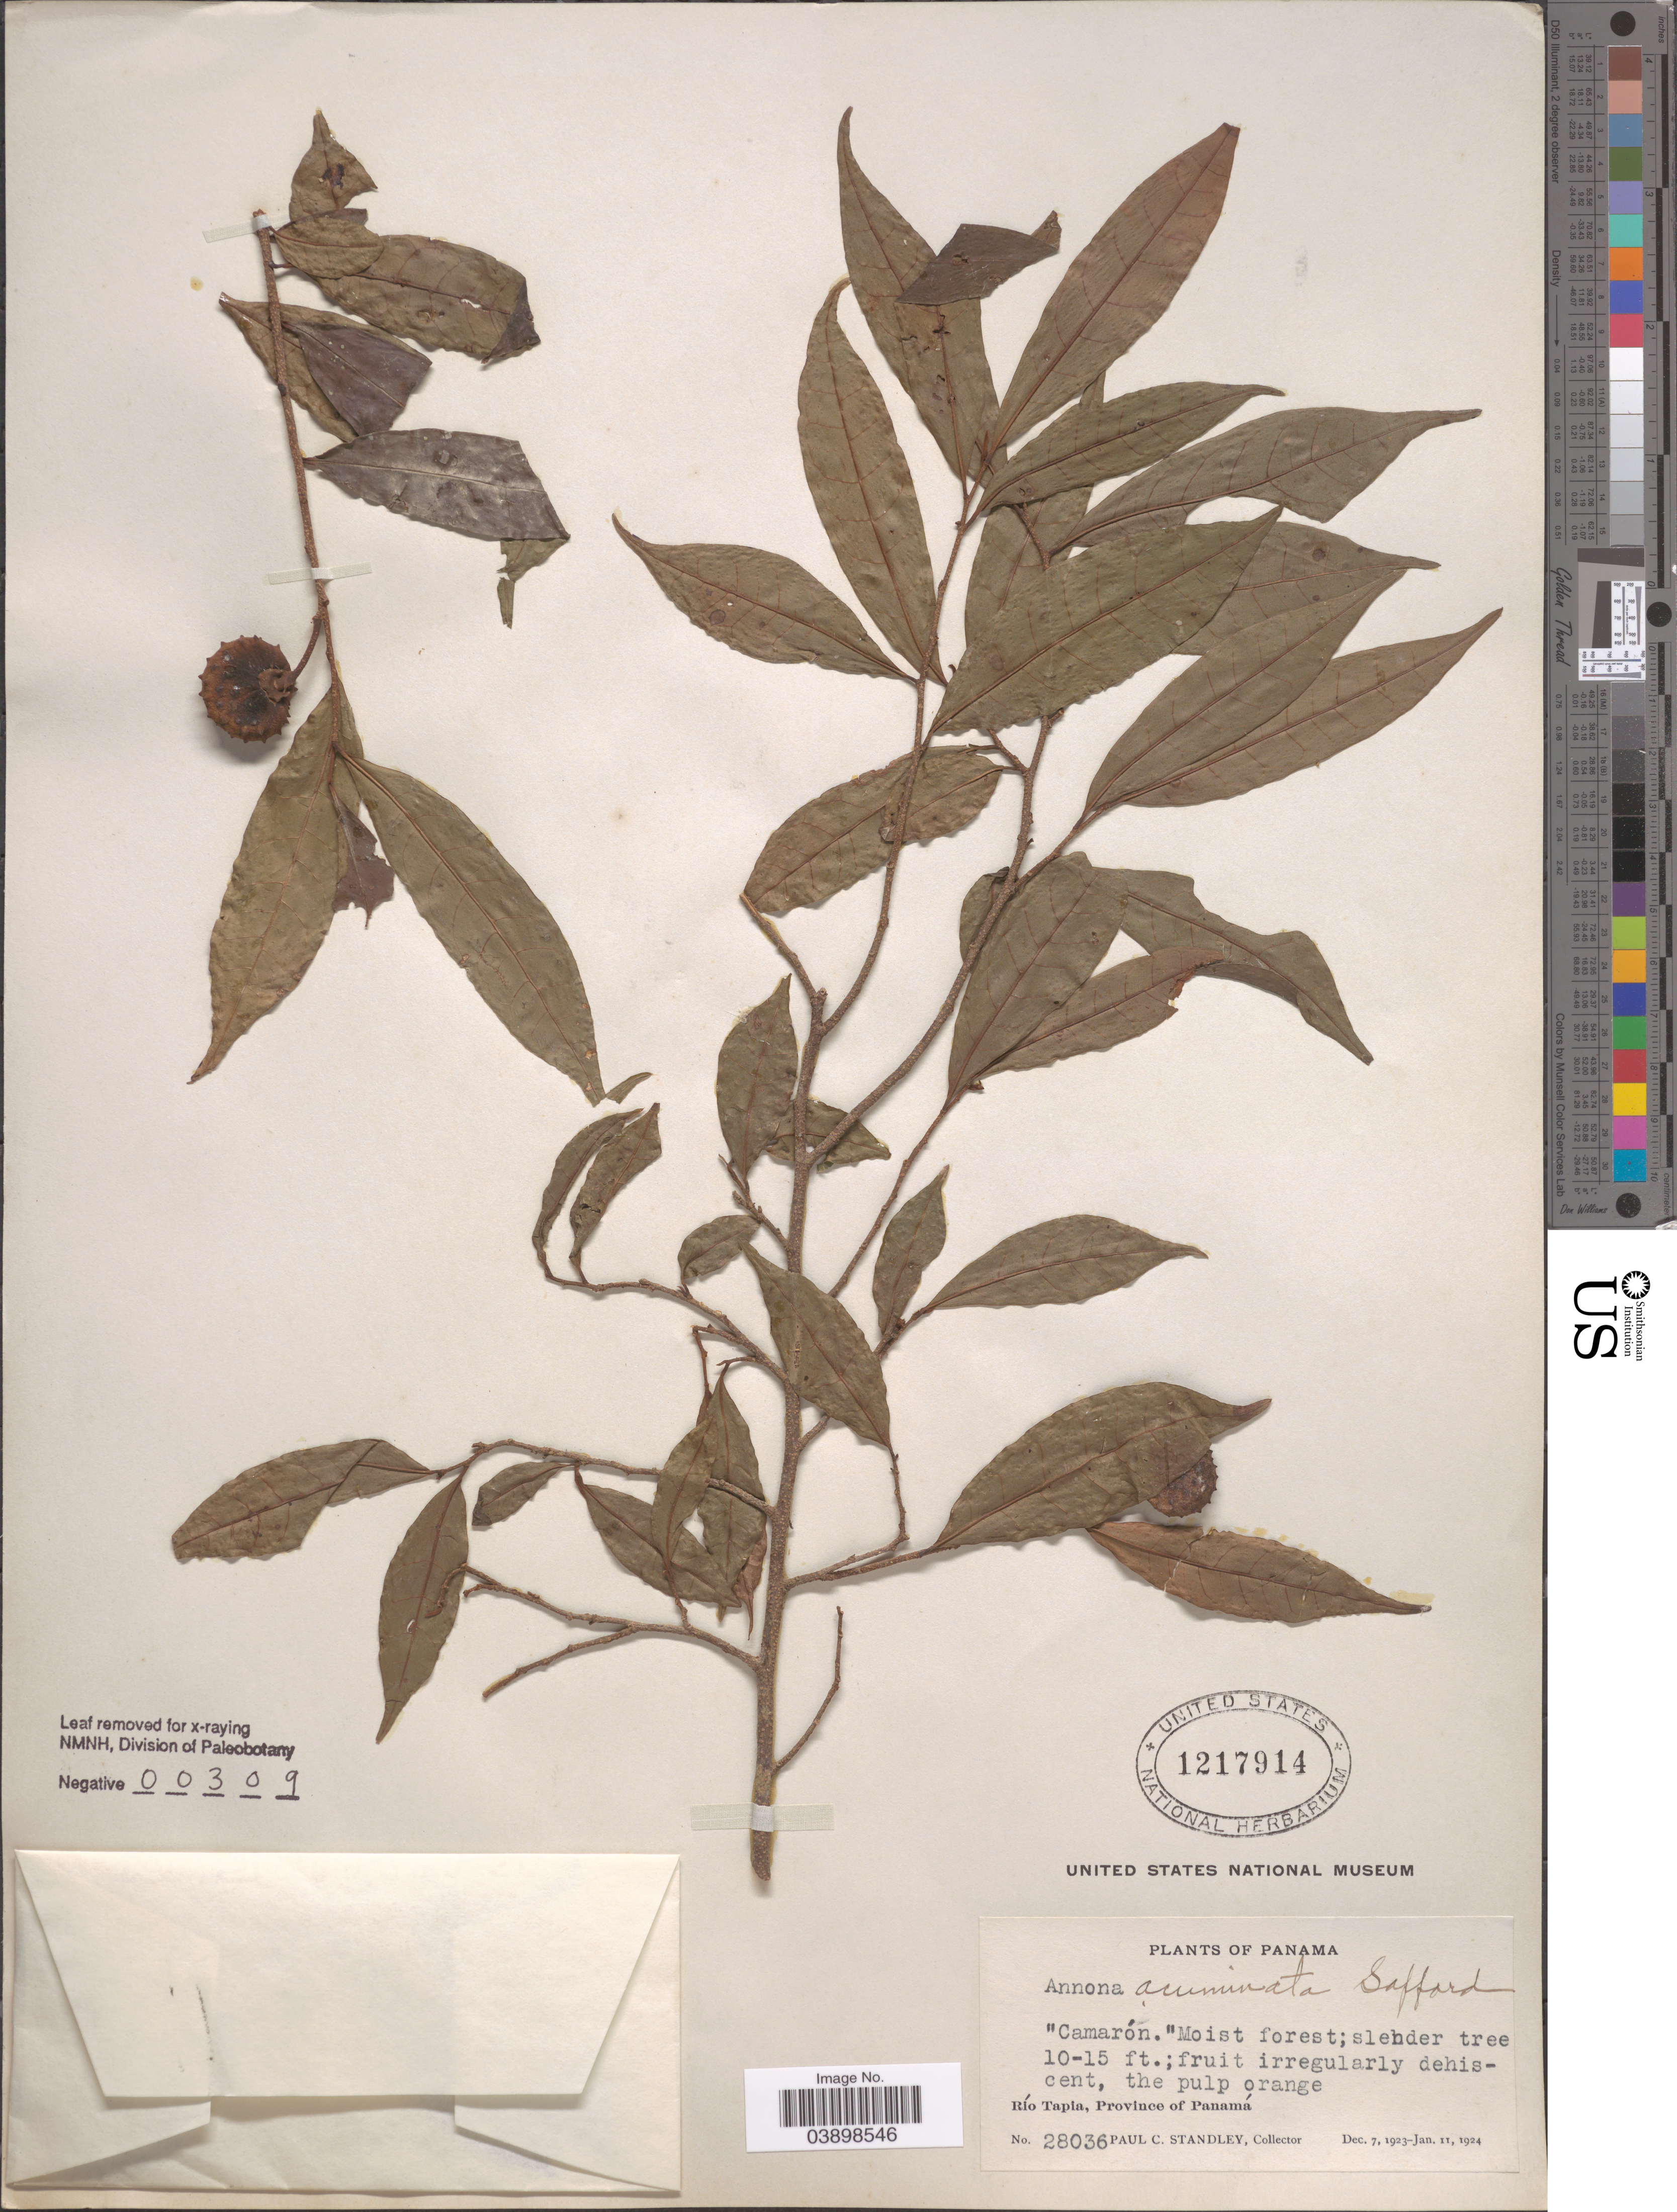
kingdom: Plantae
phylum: Tracheophyta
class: Magnoliopsida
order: Magnoliales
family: Annonaceae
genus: Annona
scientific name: Annona acuminata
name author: Saff.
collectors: P. C. Standley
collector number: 28036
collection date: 1923-12-07/1924-01-11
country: Panama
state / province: Panamá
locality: Río Tapia, Province of Panamá.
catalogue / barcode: US 1217914